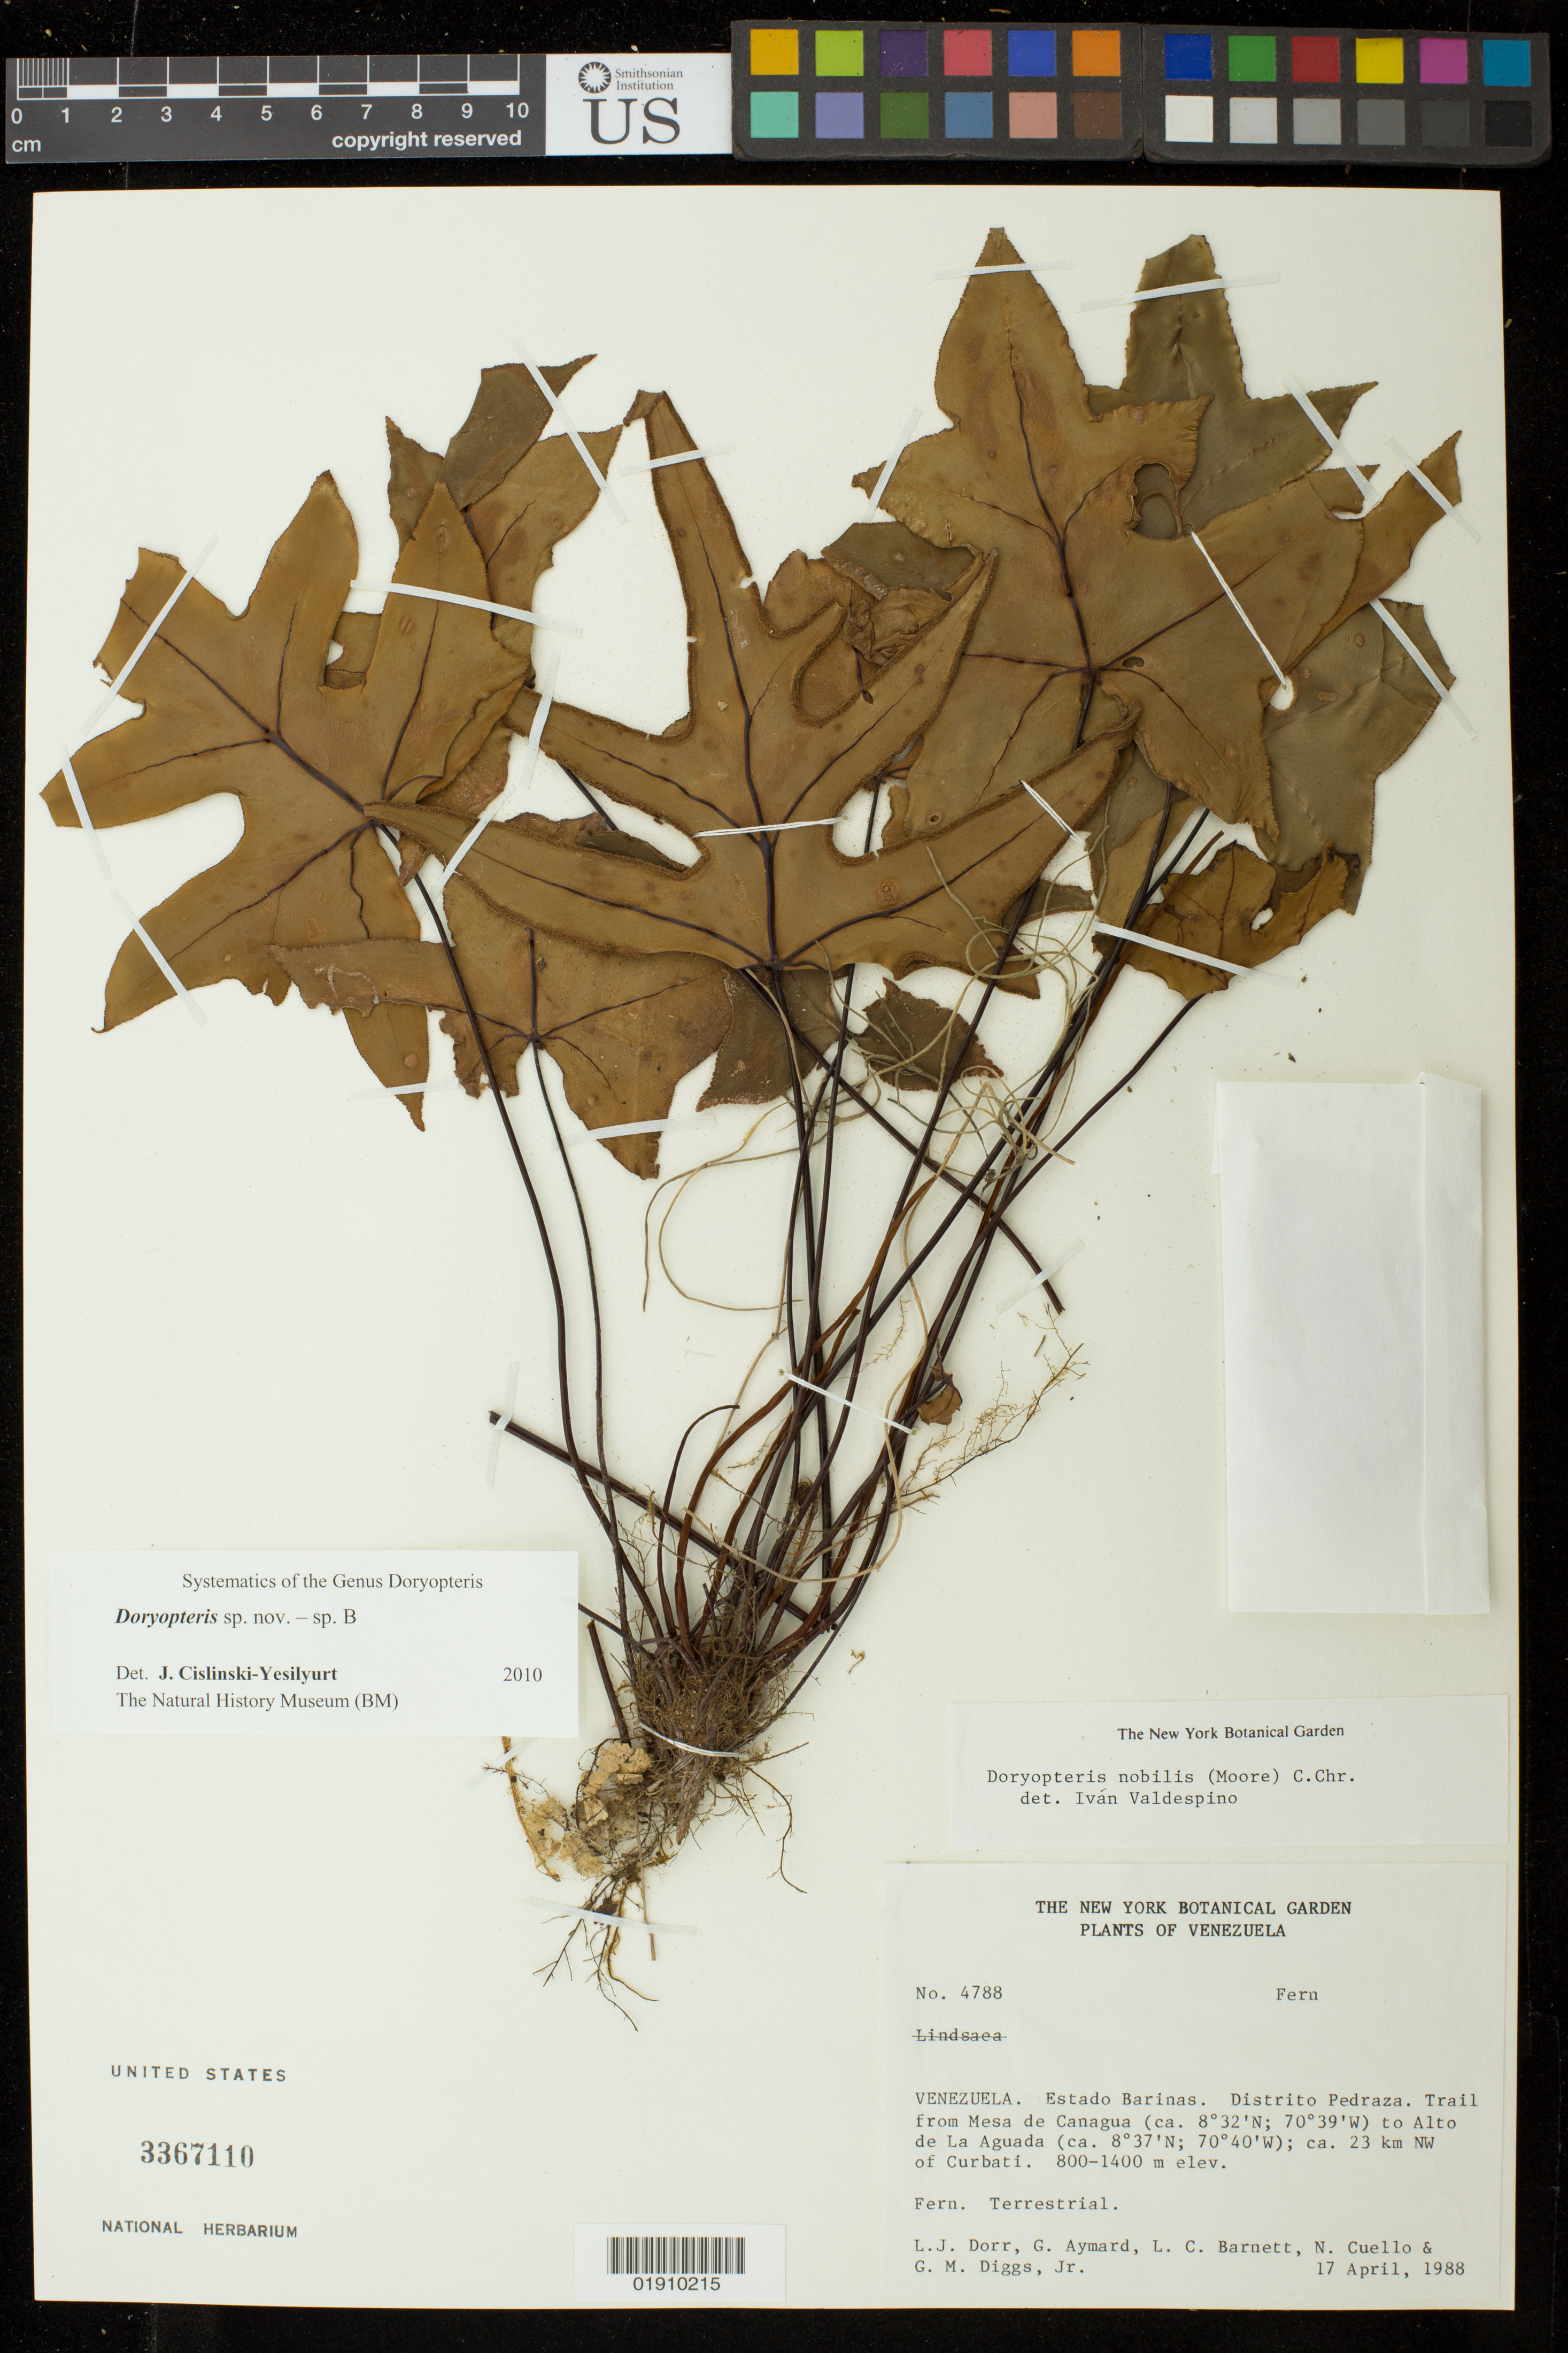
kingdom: Plantae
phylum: Tracheophyta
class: Polypodiopsida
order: Polypodiales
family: Pteridaceae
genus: Doryopteris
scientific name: Doryopteris sp. nov.- sp. b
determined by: Cislinski-Yesilyurt, J.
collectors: L. J. Dorr, G. A. Aymard, L. C. Barnett, N. L. Cuello & G. Diggs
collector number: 4788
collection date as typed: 17 April, 1988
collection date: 1988-04-17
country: Venezuela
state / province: Barinas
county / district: Pedraza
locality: Trail from Mesa de Canagua to Alto de La Aguada, ca. 23 km NW of Curbati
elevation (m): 800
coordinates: ca. 8 32 N; ca. 8 37 N, ca. 70 39 W; ca. 70 40 W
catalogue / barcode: US 3367110